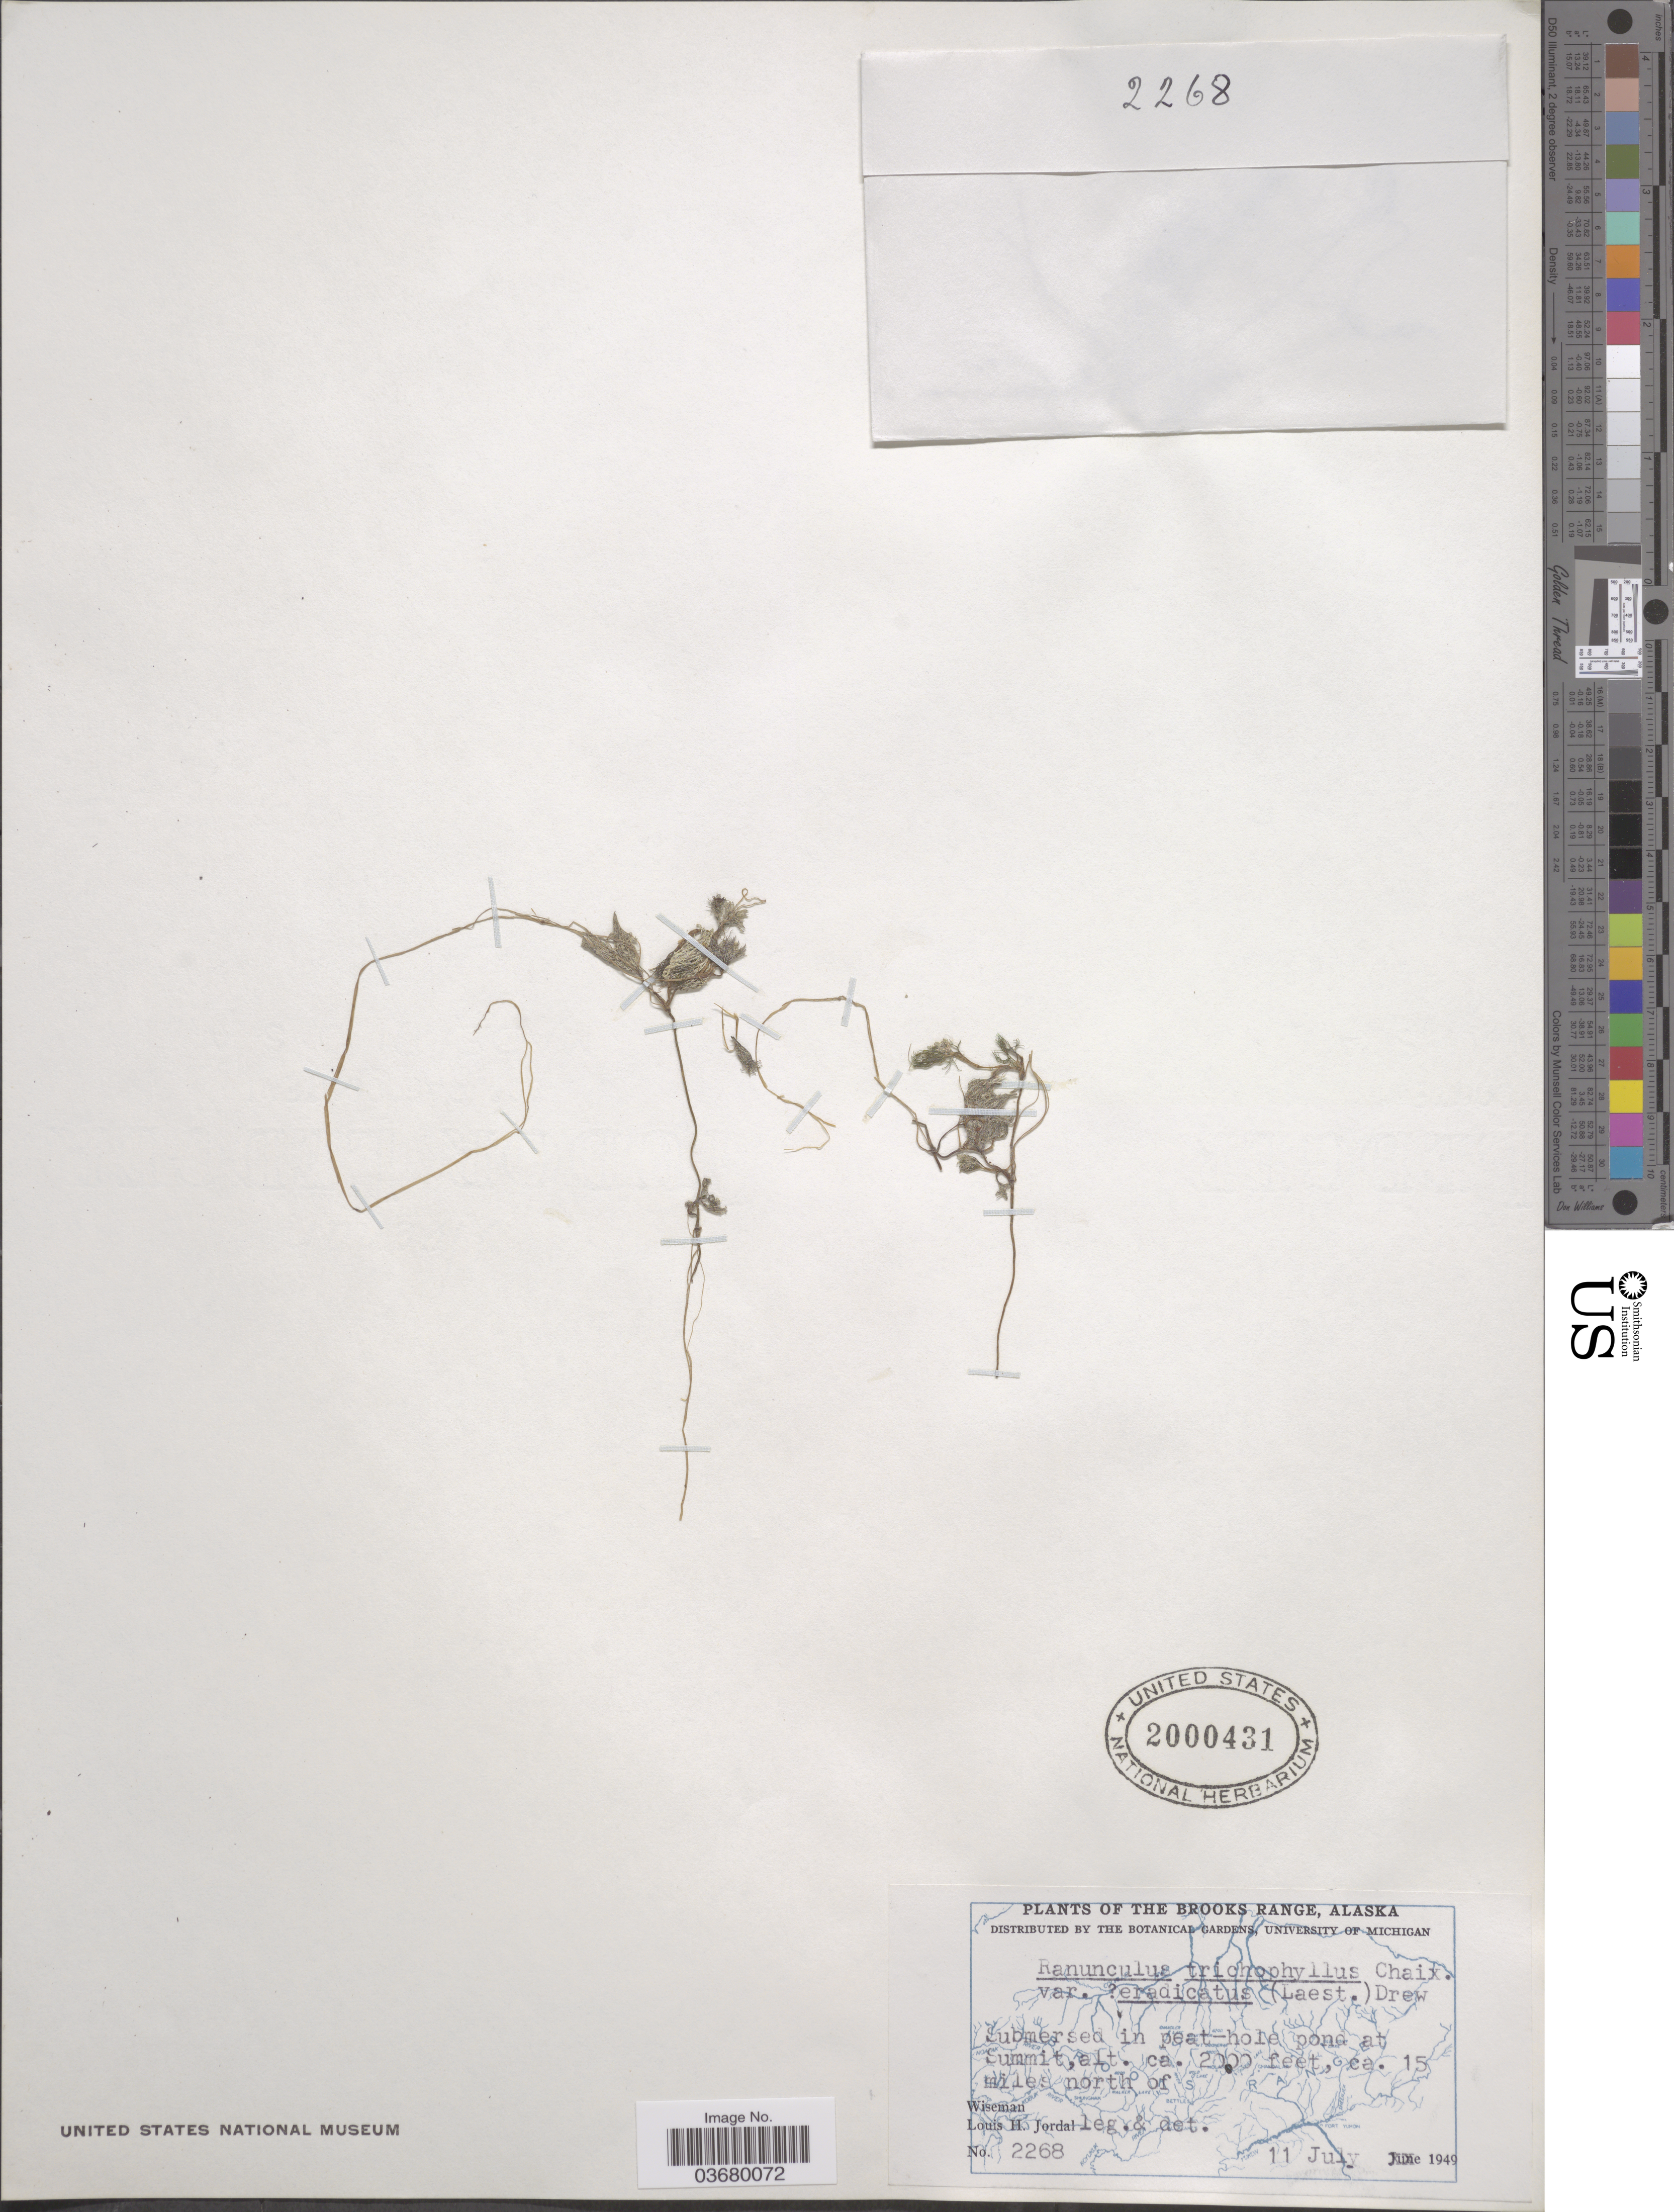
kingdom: Plantae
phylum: Tracheophyta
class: Magnoliopsida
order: Ranunculales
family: Ranunculaceae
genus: Ranunculus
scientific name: Ranunculus subrigidus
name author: W.B. Drew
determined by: Strong, Mark T., (BOT), Smithsonian Institution - National Museum of Natural History (UNITED STATES)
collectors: L. Jordal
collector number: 2268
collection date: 1949-07-11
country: United States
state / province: Alaska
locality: The Brooks Range. At Summit, ca. 15 miles north of Wiseman.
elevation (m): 610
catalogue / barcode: US 2000431